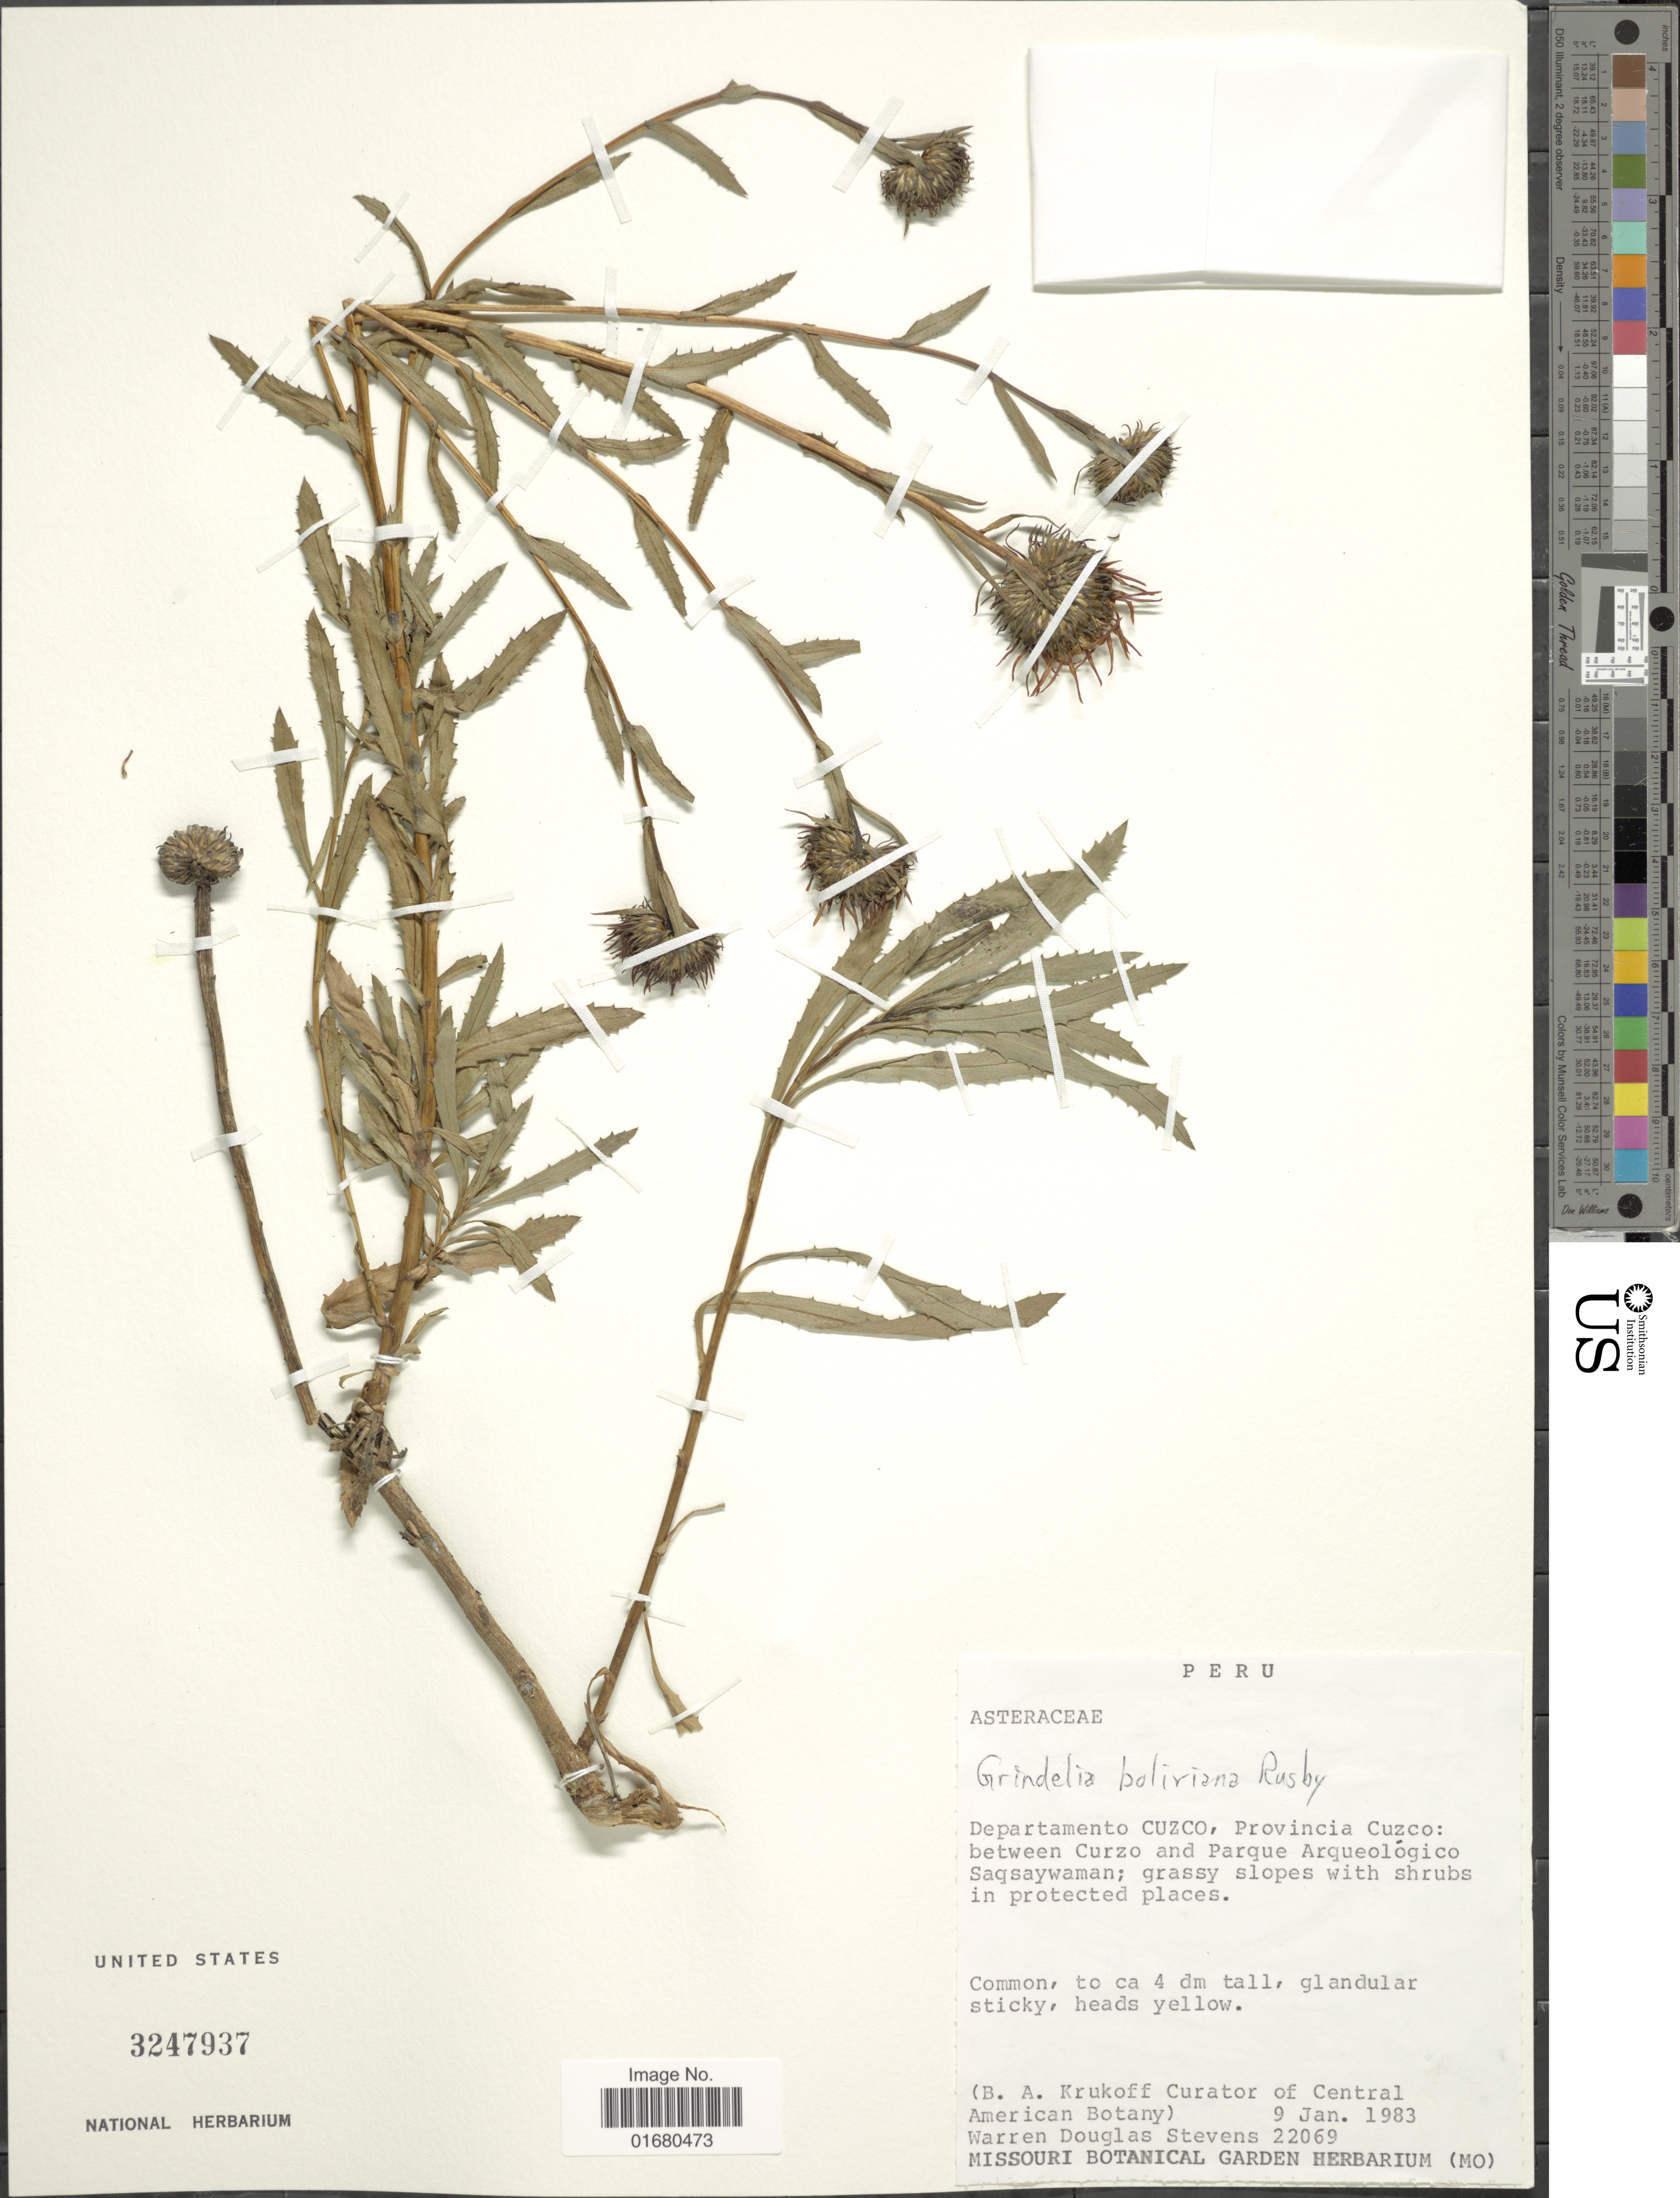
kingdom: Plantae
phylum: Tracheophyta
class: Magnoliopsida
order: Asterales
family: Asteraceae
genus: Grindelia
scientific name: Grindelia boliviana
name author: Rusby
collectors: B. A. Krukoff & W. D. Stevens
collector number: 22069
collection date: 1983-01-09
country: Peru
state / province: Cusco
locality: Departamento Cuzco, Provincia Cuzco; between Curzo and Parque Argueologico Sagsaywaman: grassy slopes with shrubs in protected places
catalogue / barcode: US 3247937